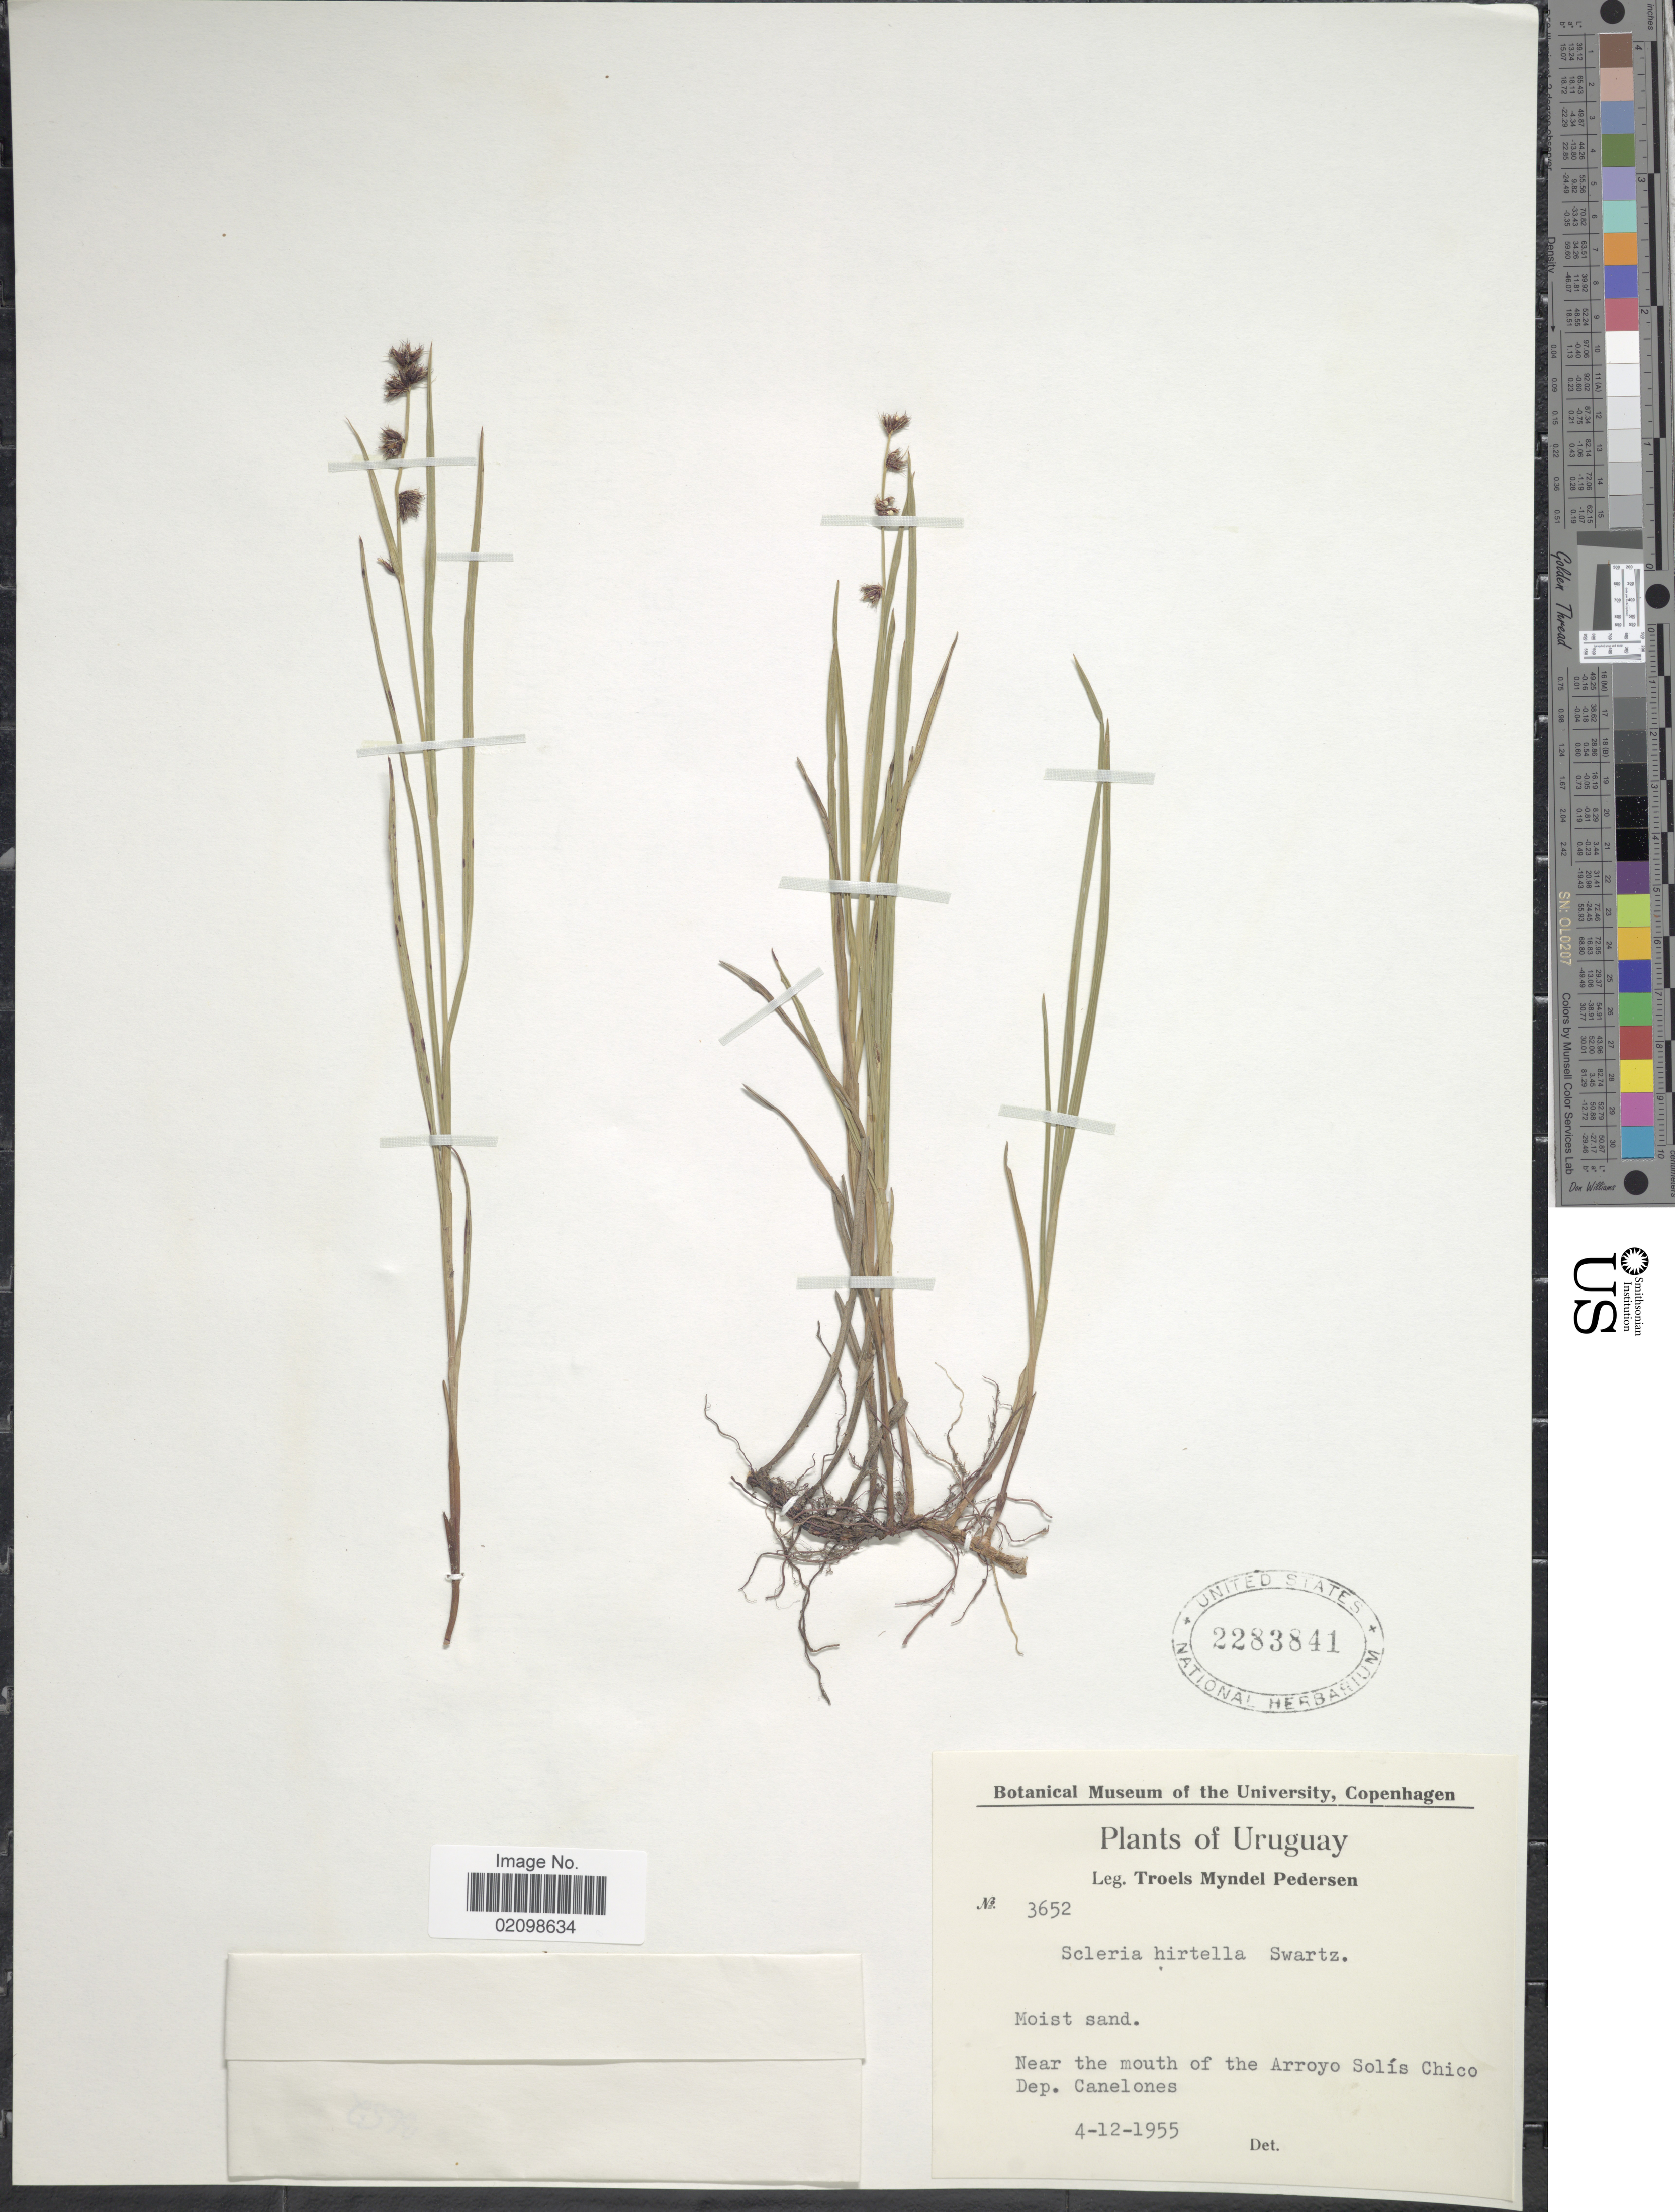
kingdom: Plantae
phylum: Tracheophyta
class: Liliopsida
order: Poales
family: Cyperaceae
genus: Scleria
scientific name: Scleria distans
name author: Poir.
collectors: T. Pederson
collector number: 3652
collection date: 1955-12-04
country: Uruguay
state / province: Canelones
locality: Near the mounth of the Arroyo Solis Chico, Dep. Canelones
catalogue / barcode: US 2283841